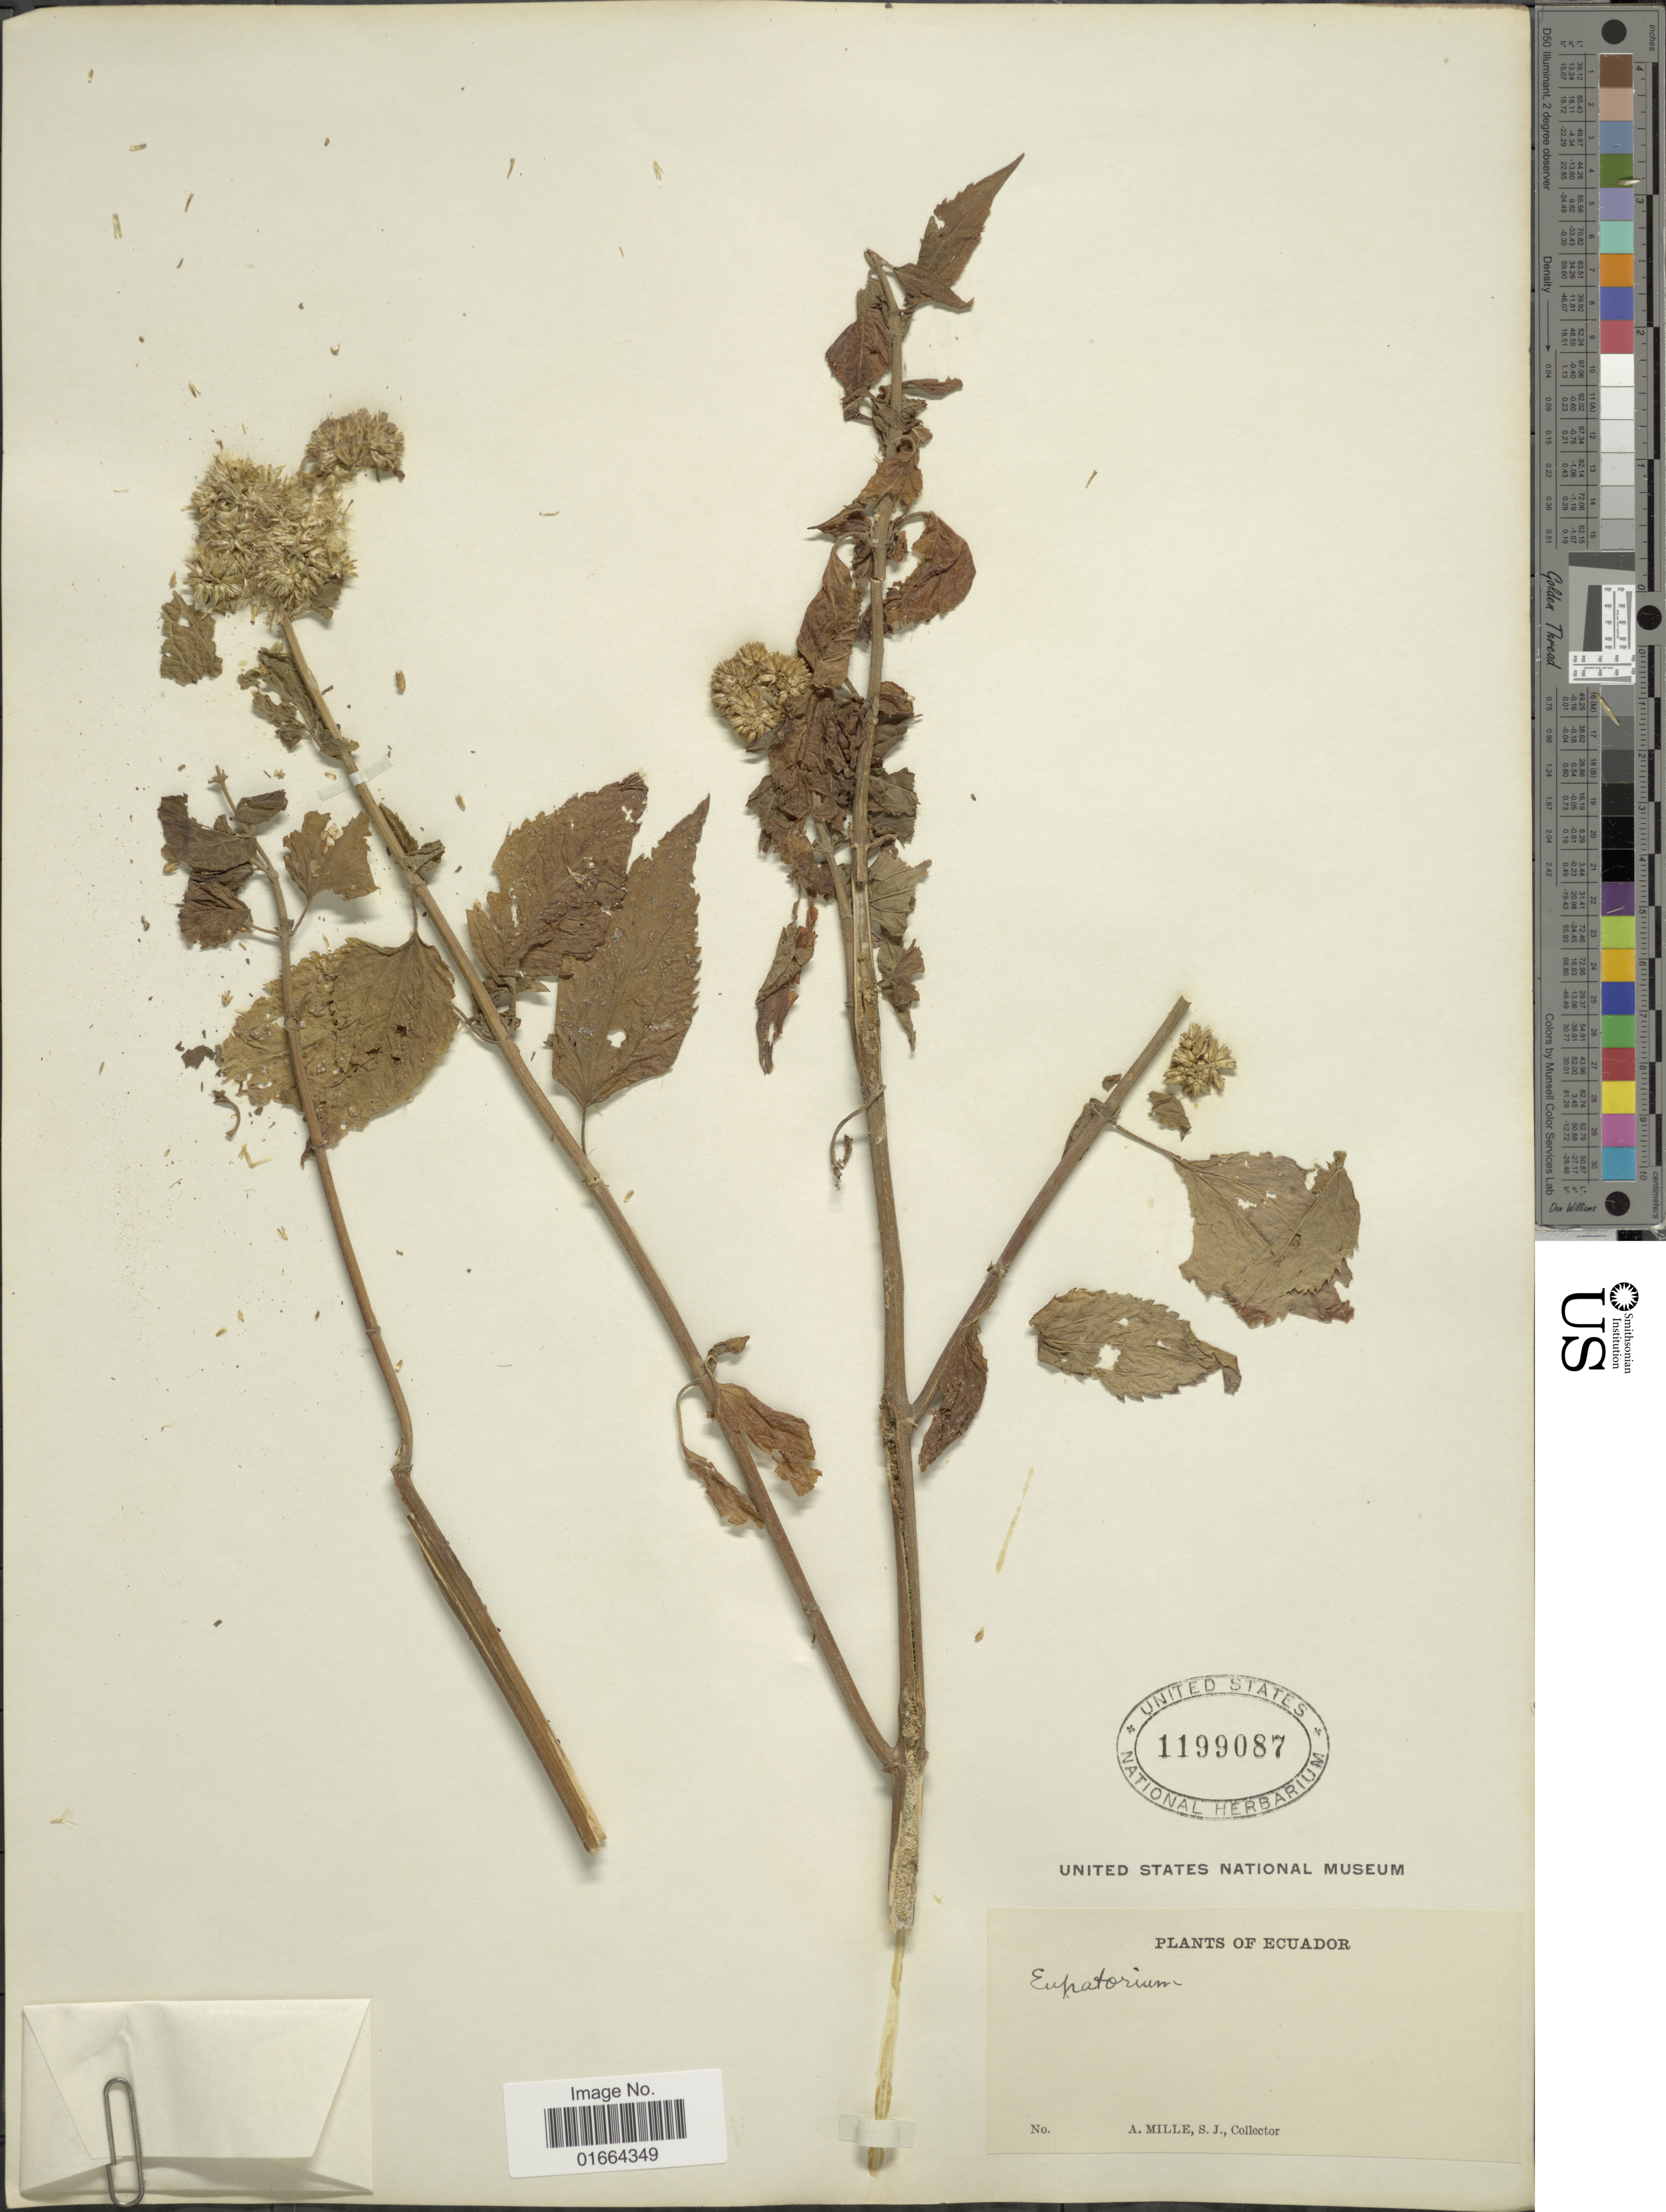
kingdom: Plantae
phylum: Tracheophyta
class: Magnoliopsida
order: Asterales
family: Asteraceae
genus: Asplundianthus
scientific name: Asplundianthus pseudoglomeratus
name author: (Hieron. in Sodiro) R.M. King & H. Rob.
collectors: A. Mille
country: Ecuador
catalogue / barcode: US 1199087